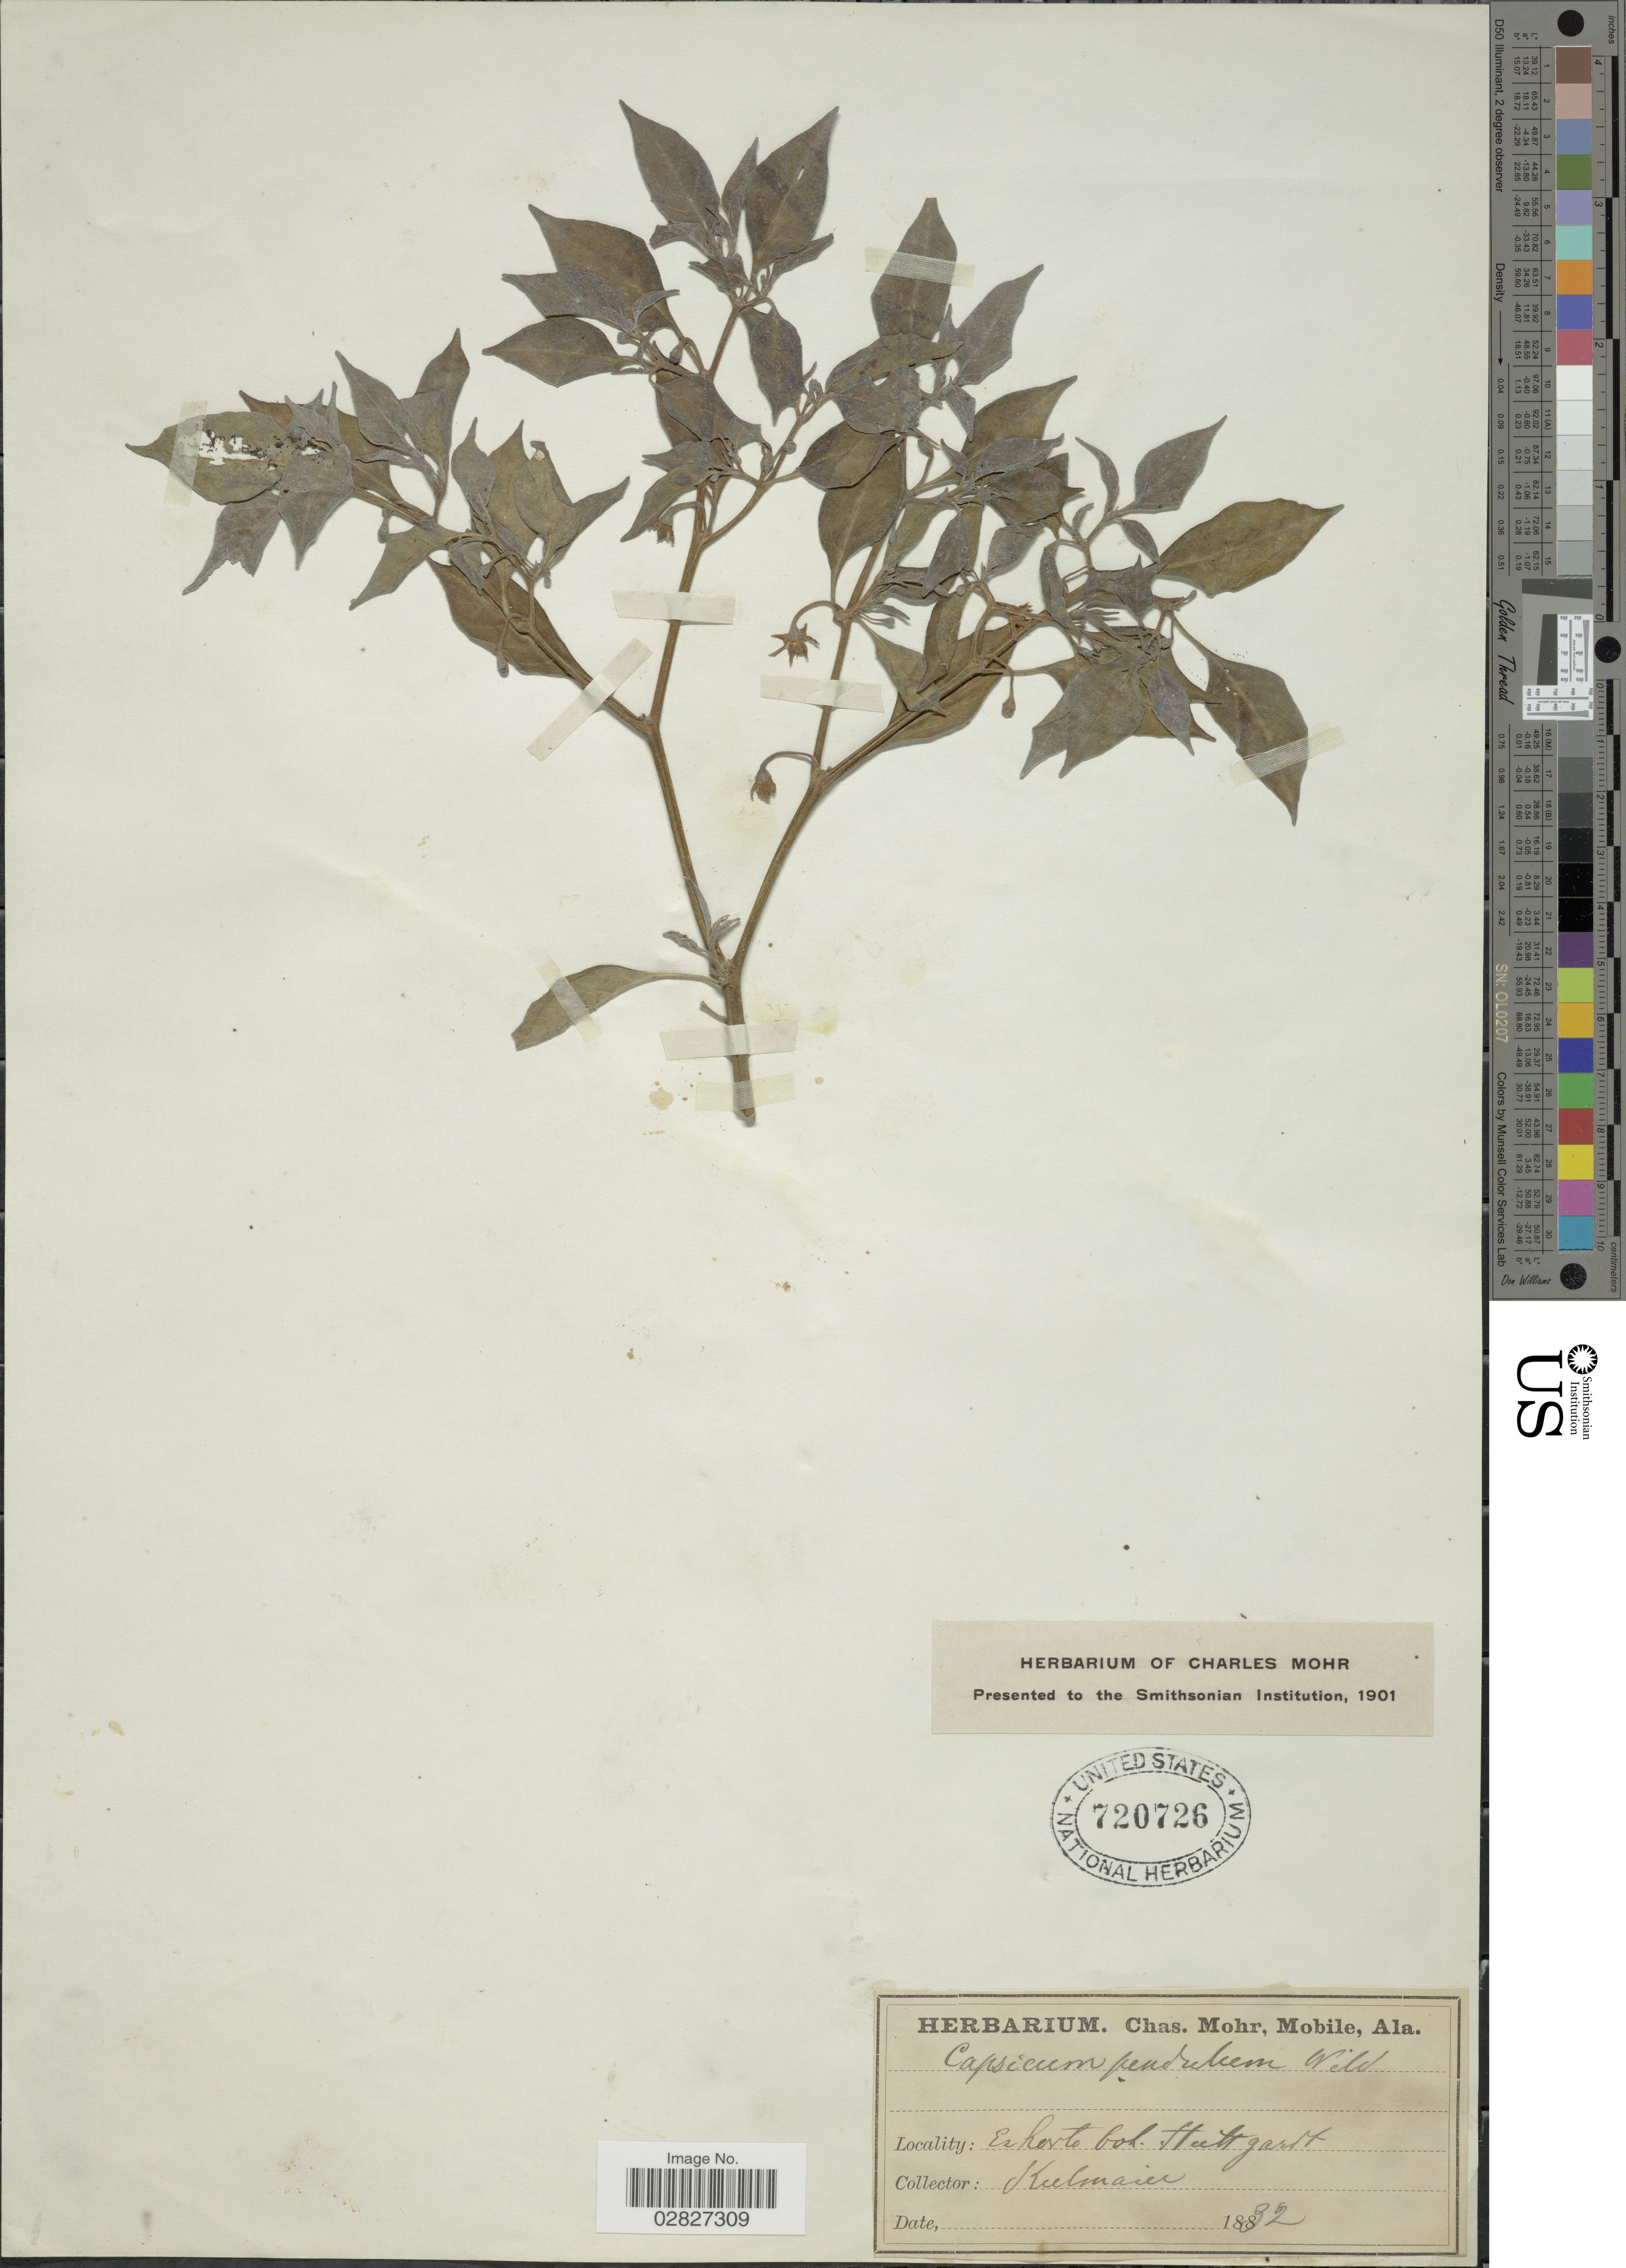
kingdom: Plantae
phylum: Tracheophyta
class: Magnoliopsida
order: Solanales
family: Solanaceae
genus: Capsicum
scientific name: Capsicum pendulum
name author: Willd.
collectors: Kielmaier, --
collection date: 1832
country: Germany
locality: Horto bot. Stuttgardt.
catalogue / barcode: US 720726